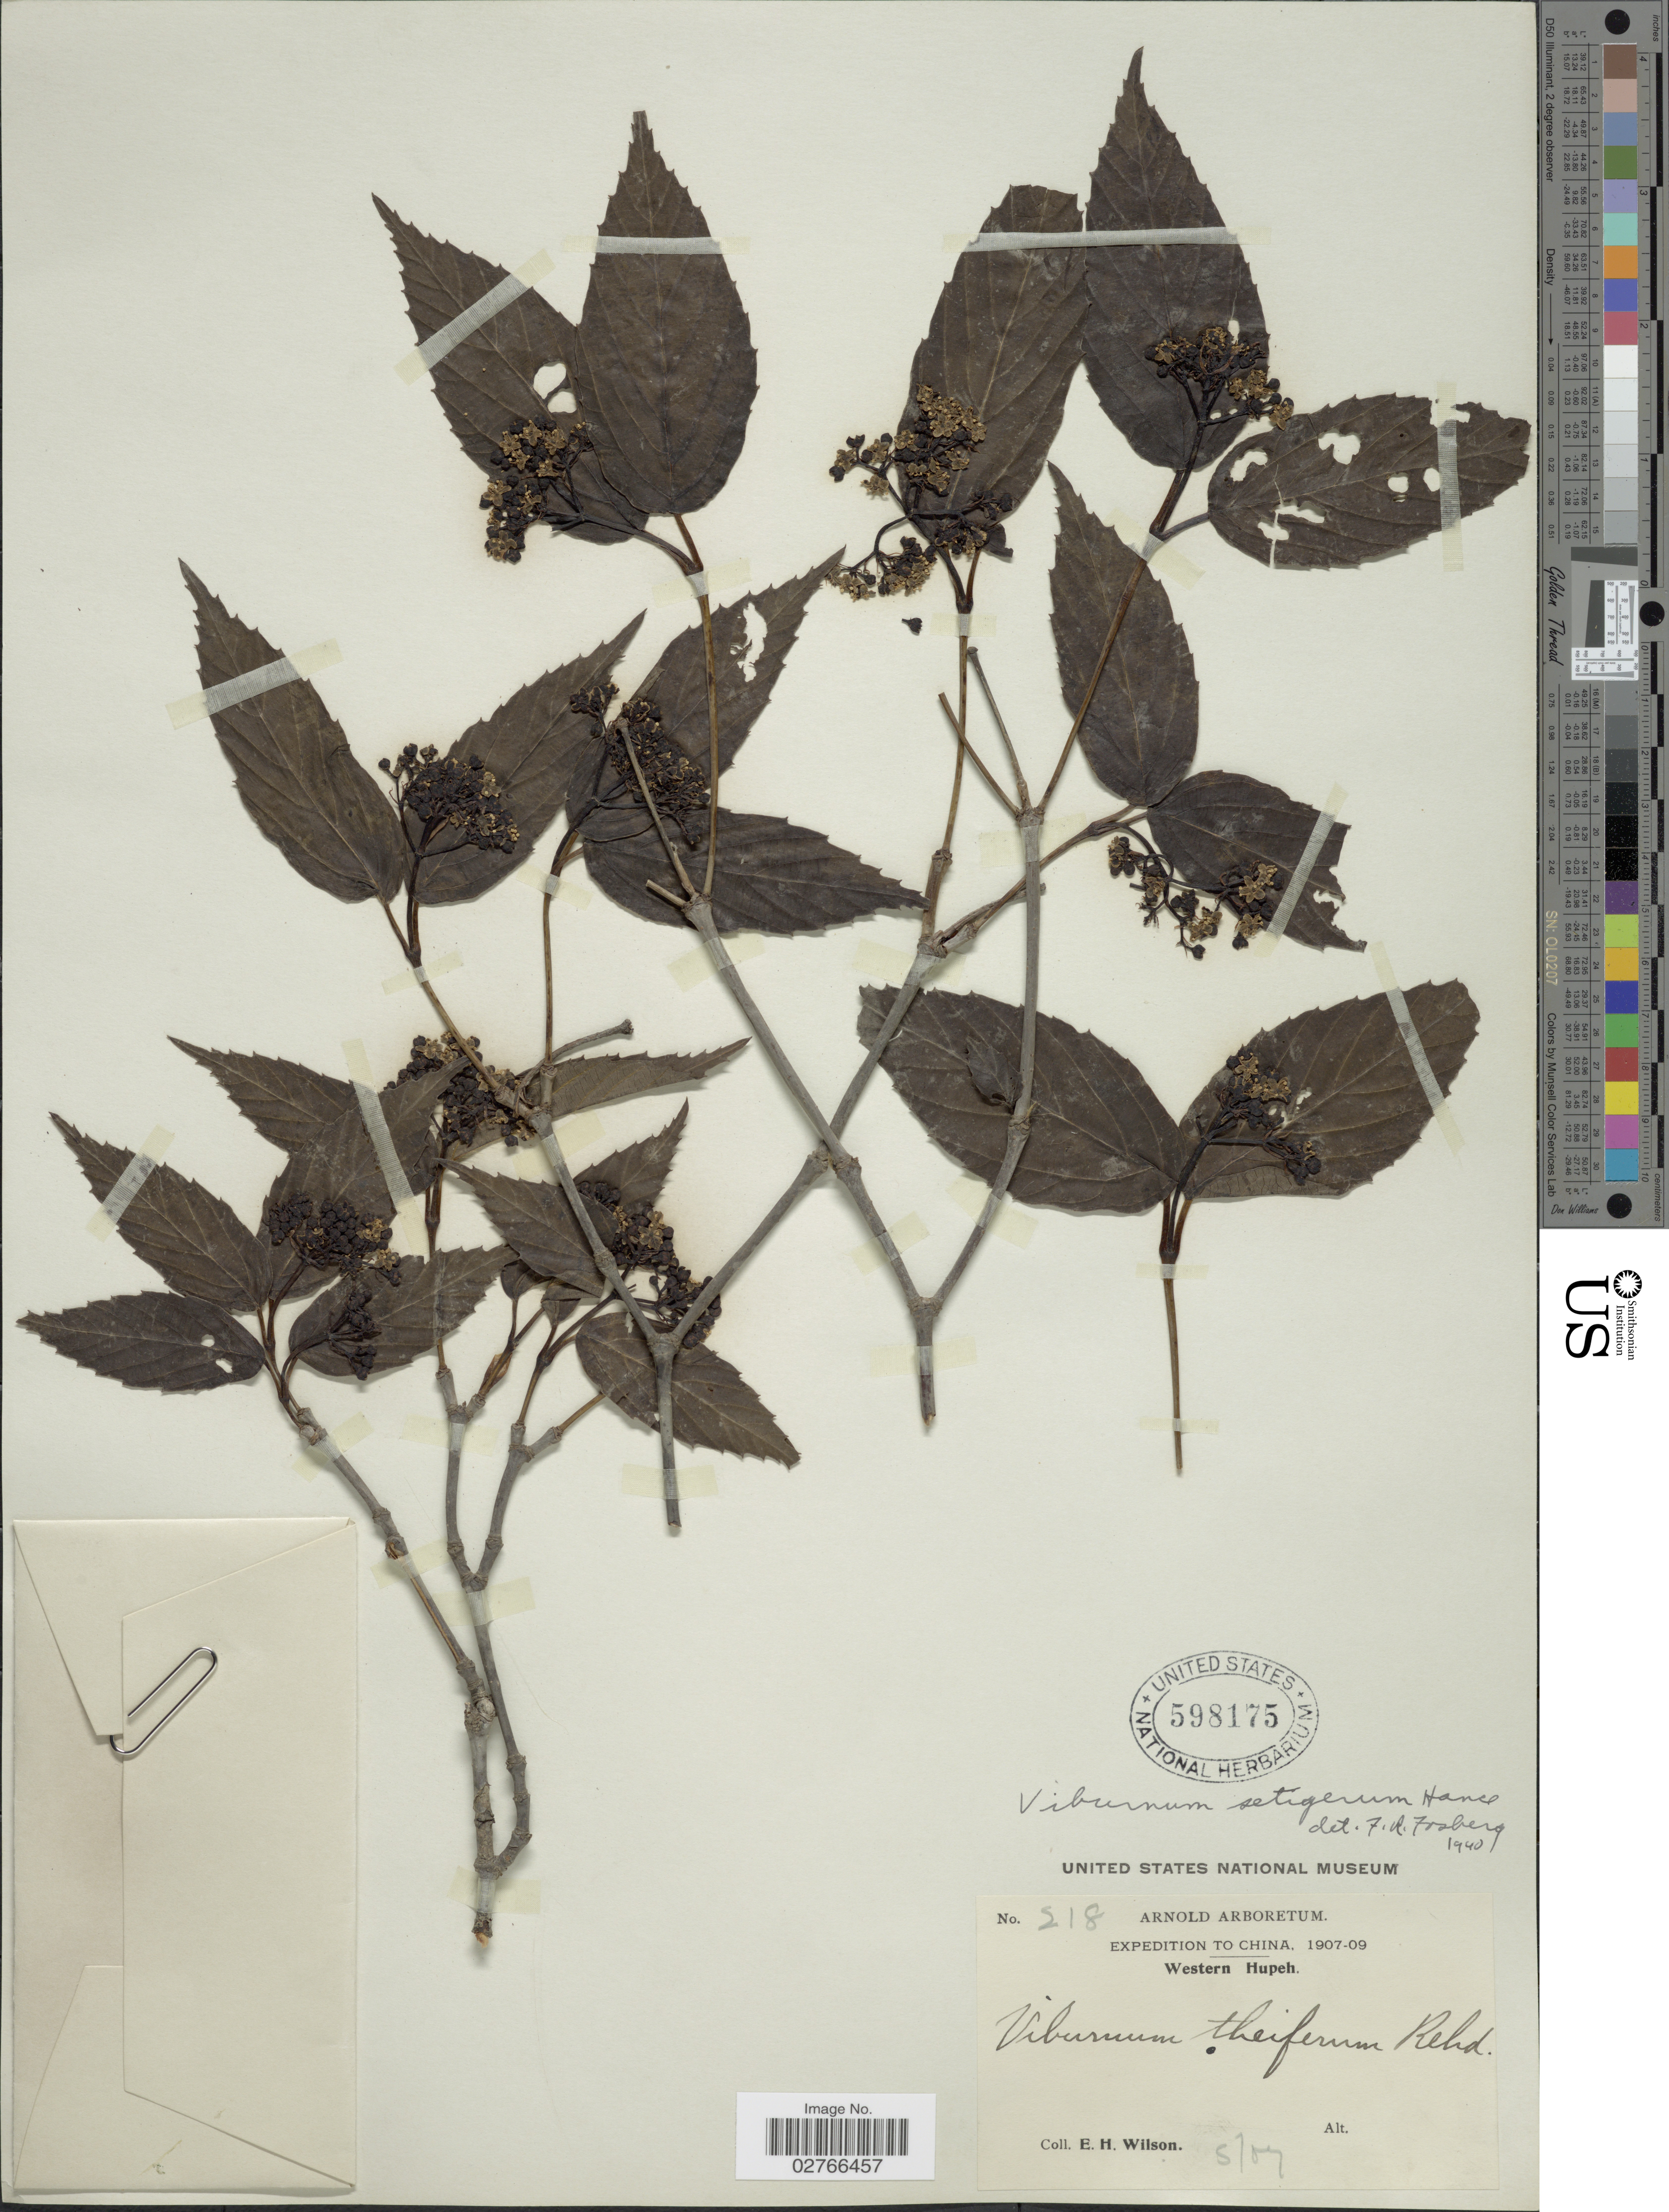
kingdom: Plantae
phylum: Tracheophyta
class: Magnoliopsida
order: Dipsacales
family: Viburnaceae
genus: Viburnum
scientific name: Viburnum setigerum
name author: Hance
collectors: E. Wilson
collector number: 218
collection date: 1907-05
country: China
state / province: Hubei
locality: Western Hupeh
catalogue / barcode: US 598175